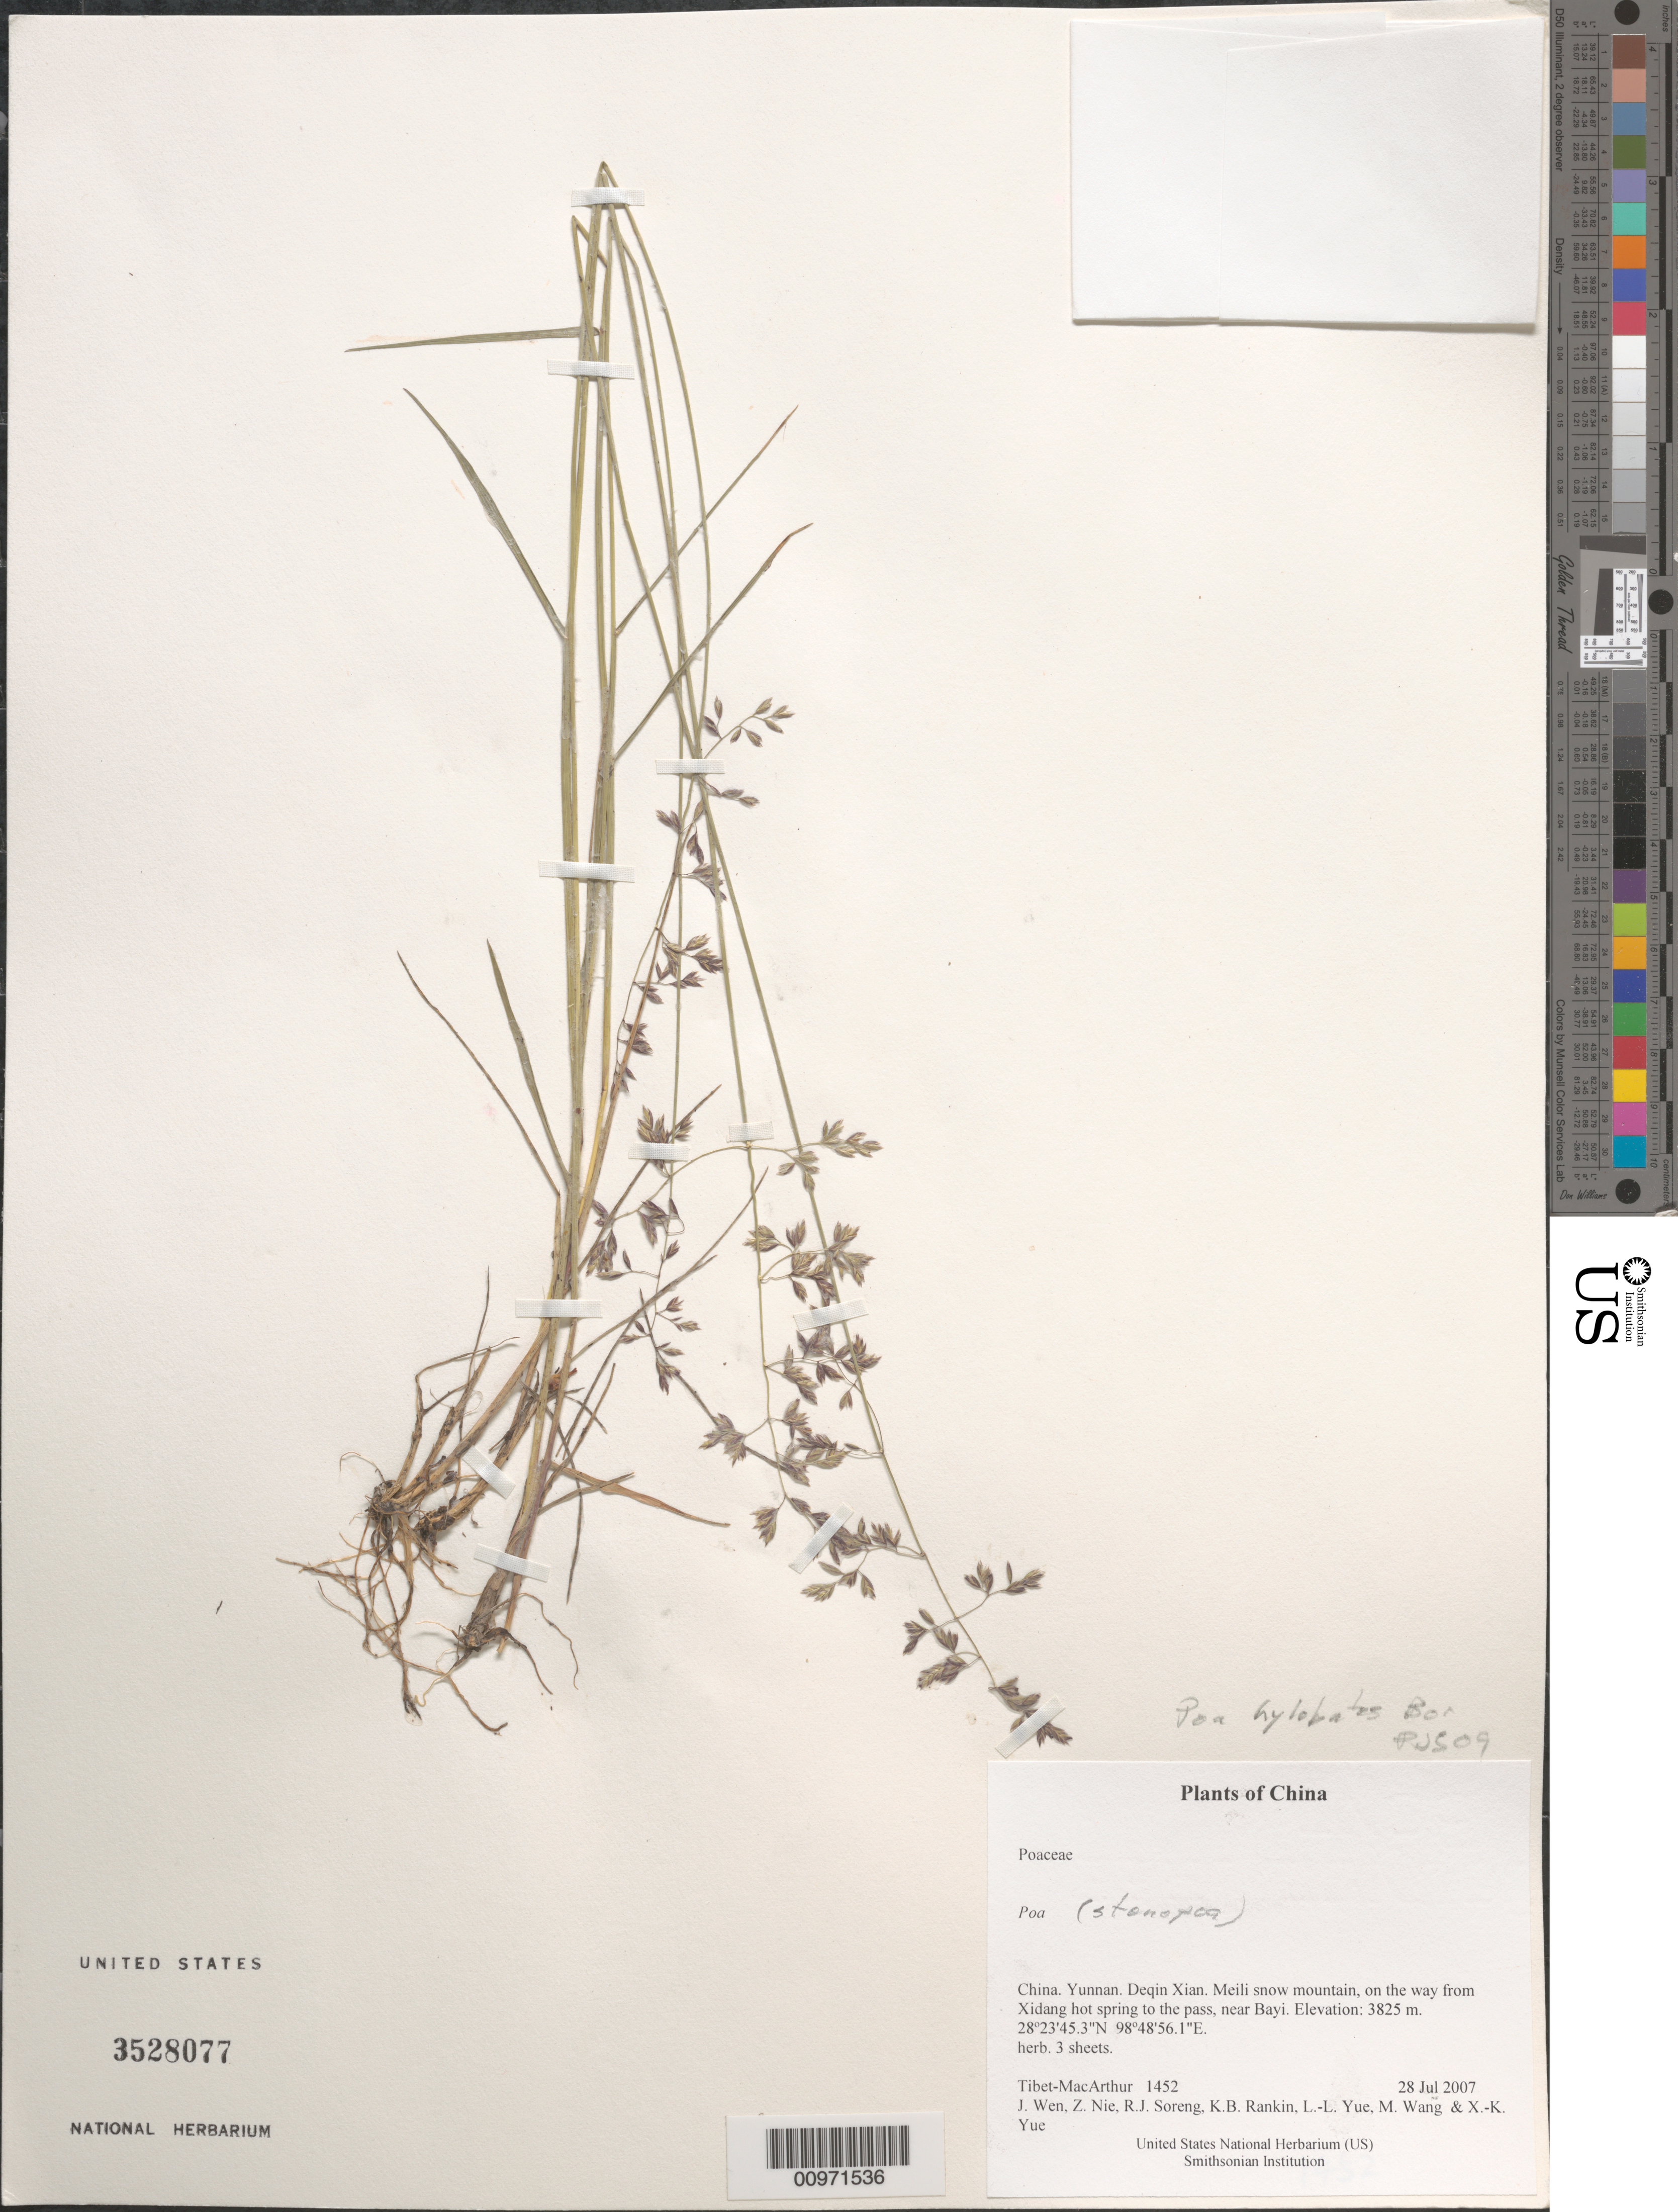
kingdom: Plantae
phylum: Tracheophyta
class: Liliopsida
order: Poales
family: Poaceae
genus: Poa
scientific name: Poa hylobates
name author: Bor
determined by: Soreng, Robert J., Research Associate (BOT), Smithsonian Institution - National Museum of Natural History (UNITED STATES)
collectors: Tibet-MacArthur, J. Wen, Z. Nie, R. J. Soreng, K. Rankin, L. Yue, M. Wang & X. Yue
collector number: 1452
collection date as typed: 28 Jul 2007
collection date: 2007-07-28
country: China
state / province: Yunnan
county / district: Deqin Xian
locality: Meili snow mountain, on the way from Xidang Hot spring to the pass, near Bayi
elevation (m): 3825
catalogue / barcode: US 3528077